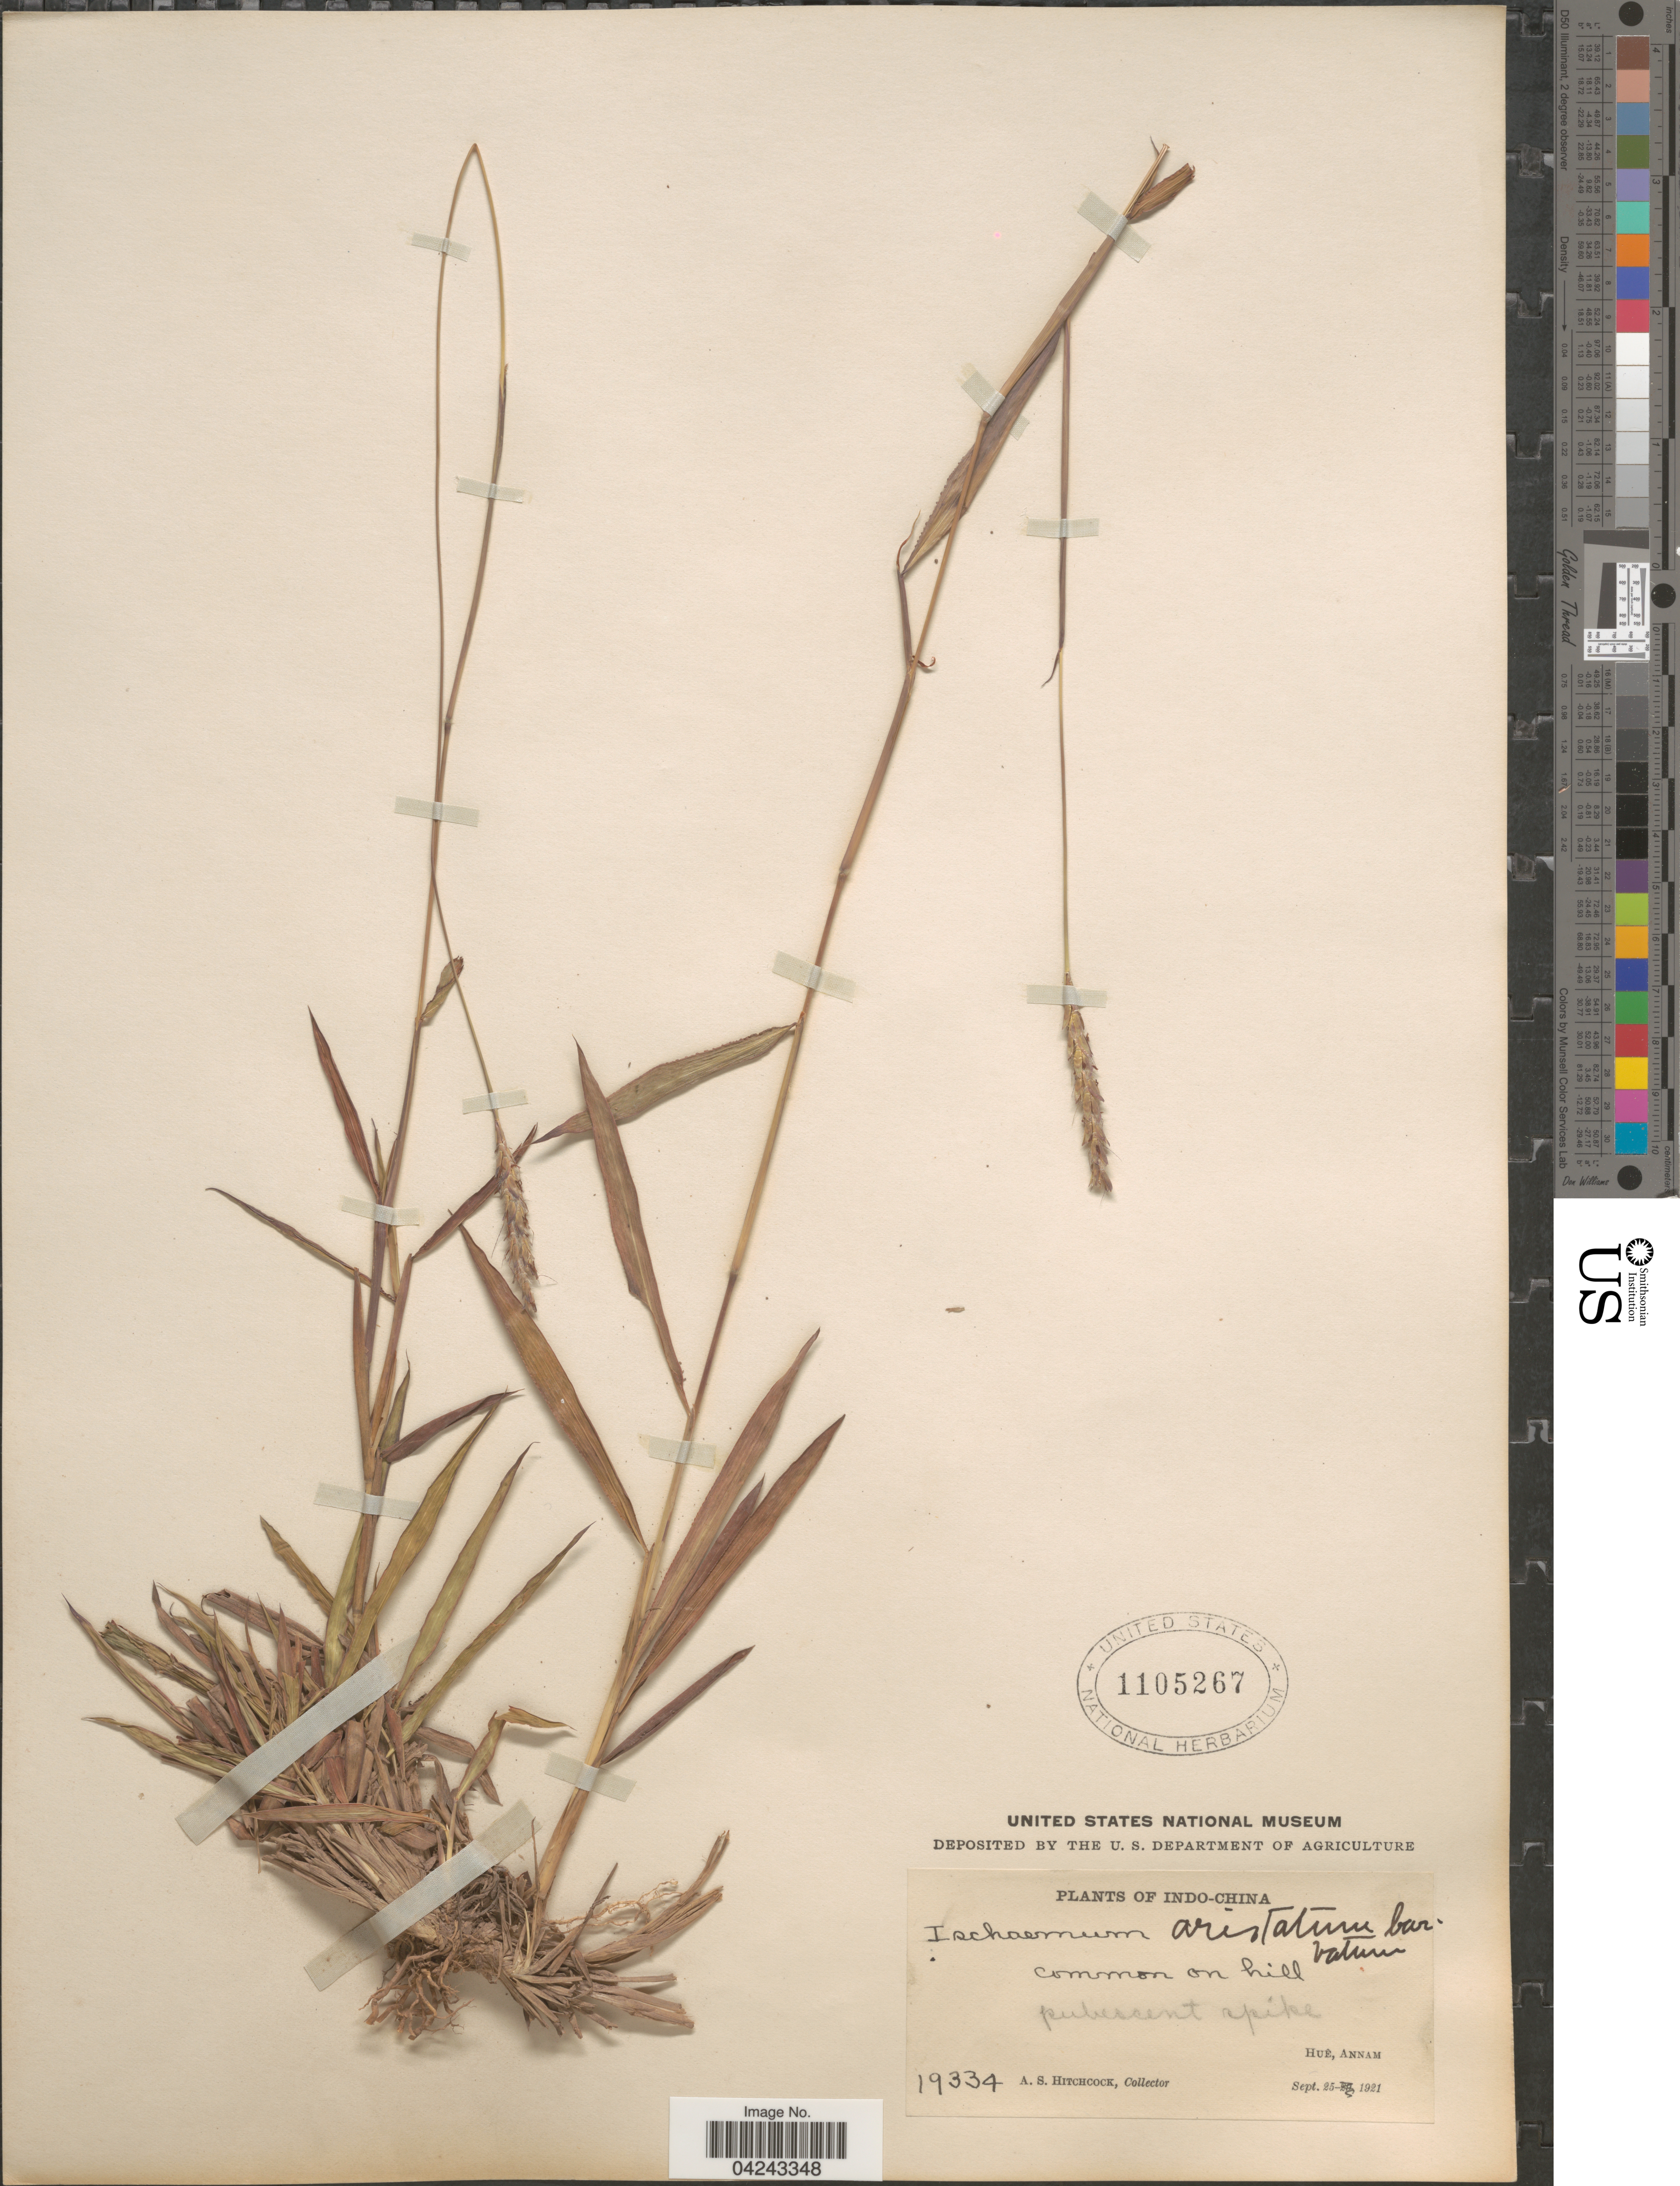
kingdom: Plantae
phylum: Tracheophyta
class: Liliopsida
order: Poales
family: Poaceae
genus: Ischaemum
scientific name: Ischaemum ciliare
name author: Retz.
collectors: A. S. Hitchcock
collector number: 19334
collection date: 1921-09-25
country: Vietnam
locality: Huê, Annam.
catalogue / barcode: US 1105267